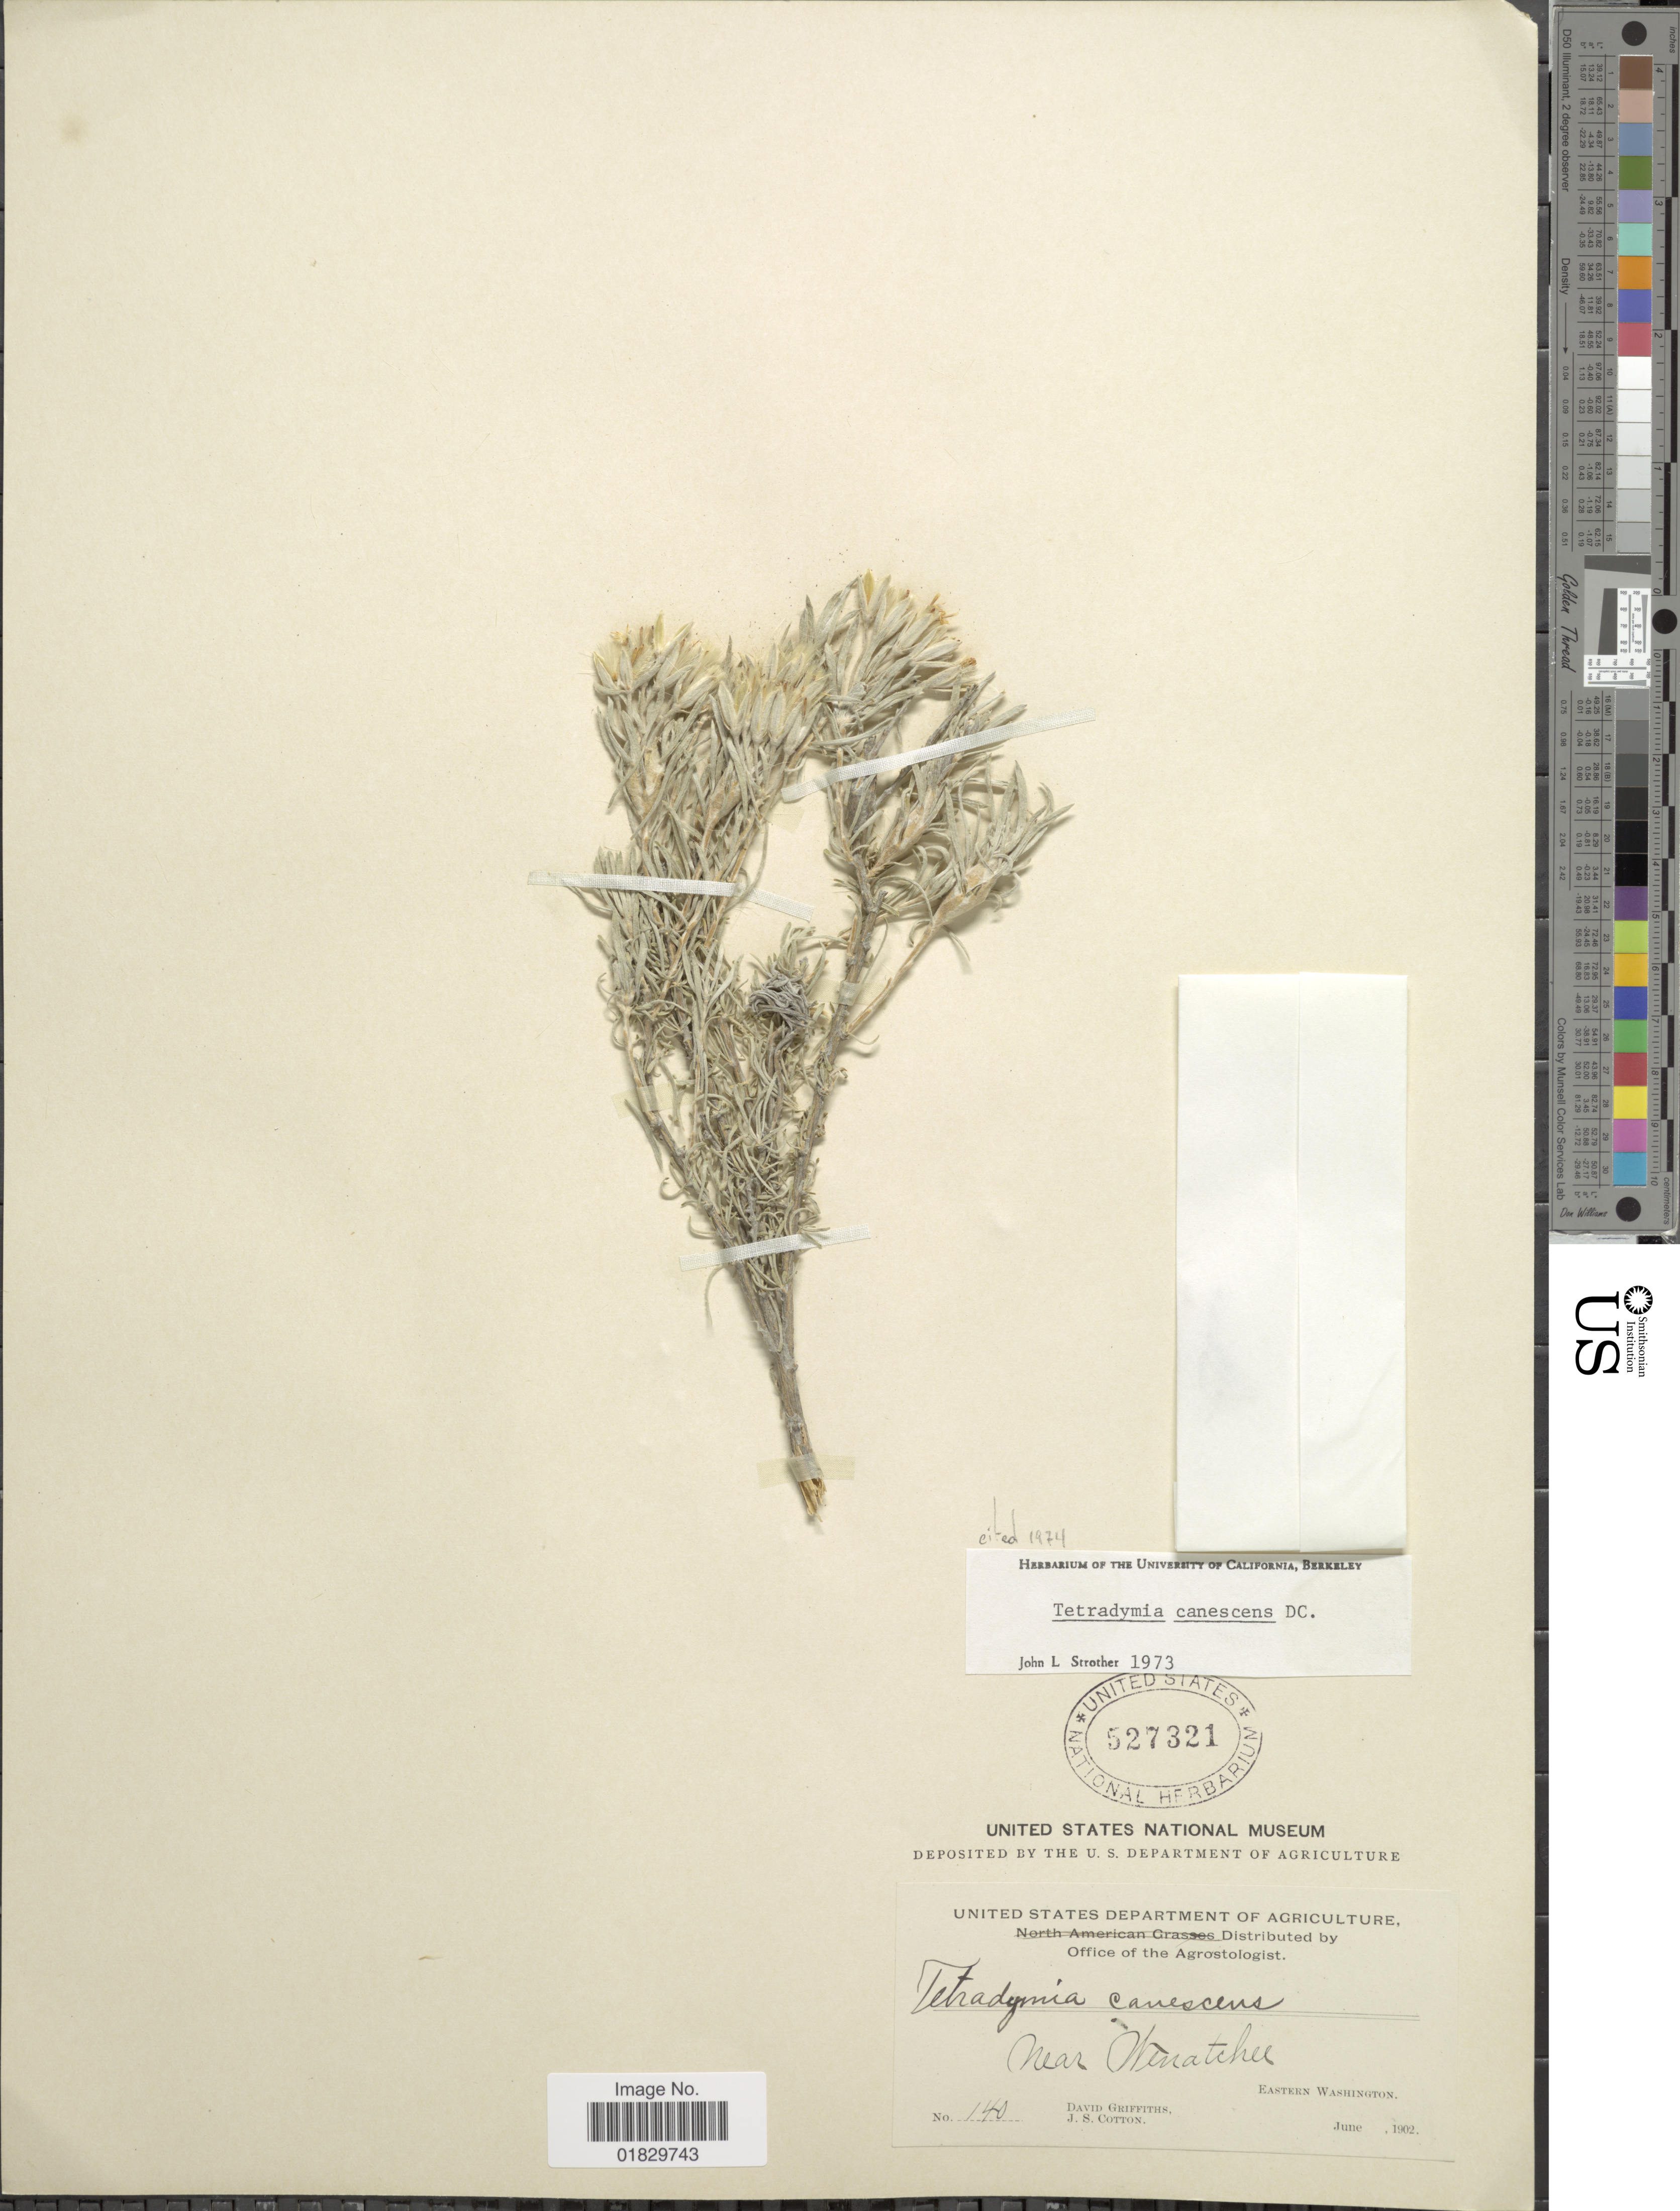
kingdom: Plantae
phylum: Tracheophyta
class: Magnoliopsida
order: Asterales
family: Asteraceae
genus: Tetradymia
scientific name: Tetradymia canescens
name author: DC.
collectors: D. Griffiths & J. S. Cotton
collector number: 140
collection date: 1902-06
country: United States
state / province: Washington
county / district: Chelan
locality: Near Wenatchee, Eastern Washington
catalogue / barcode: US 527321